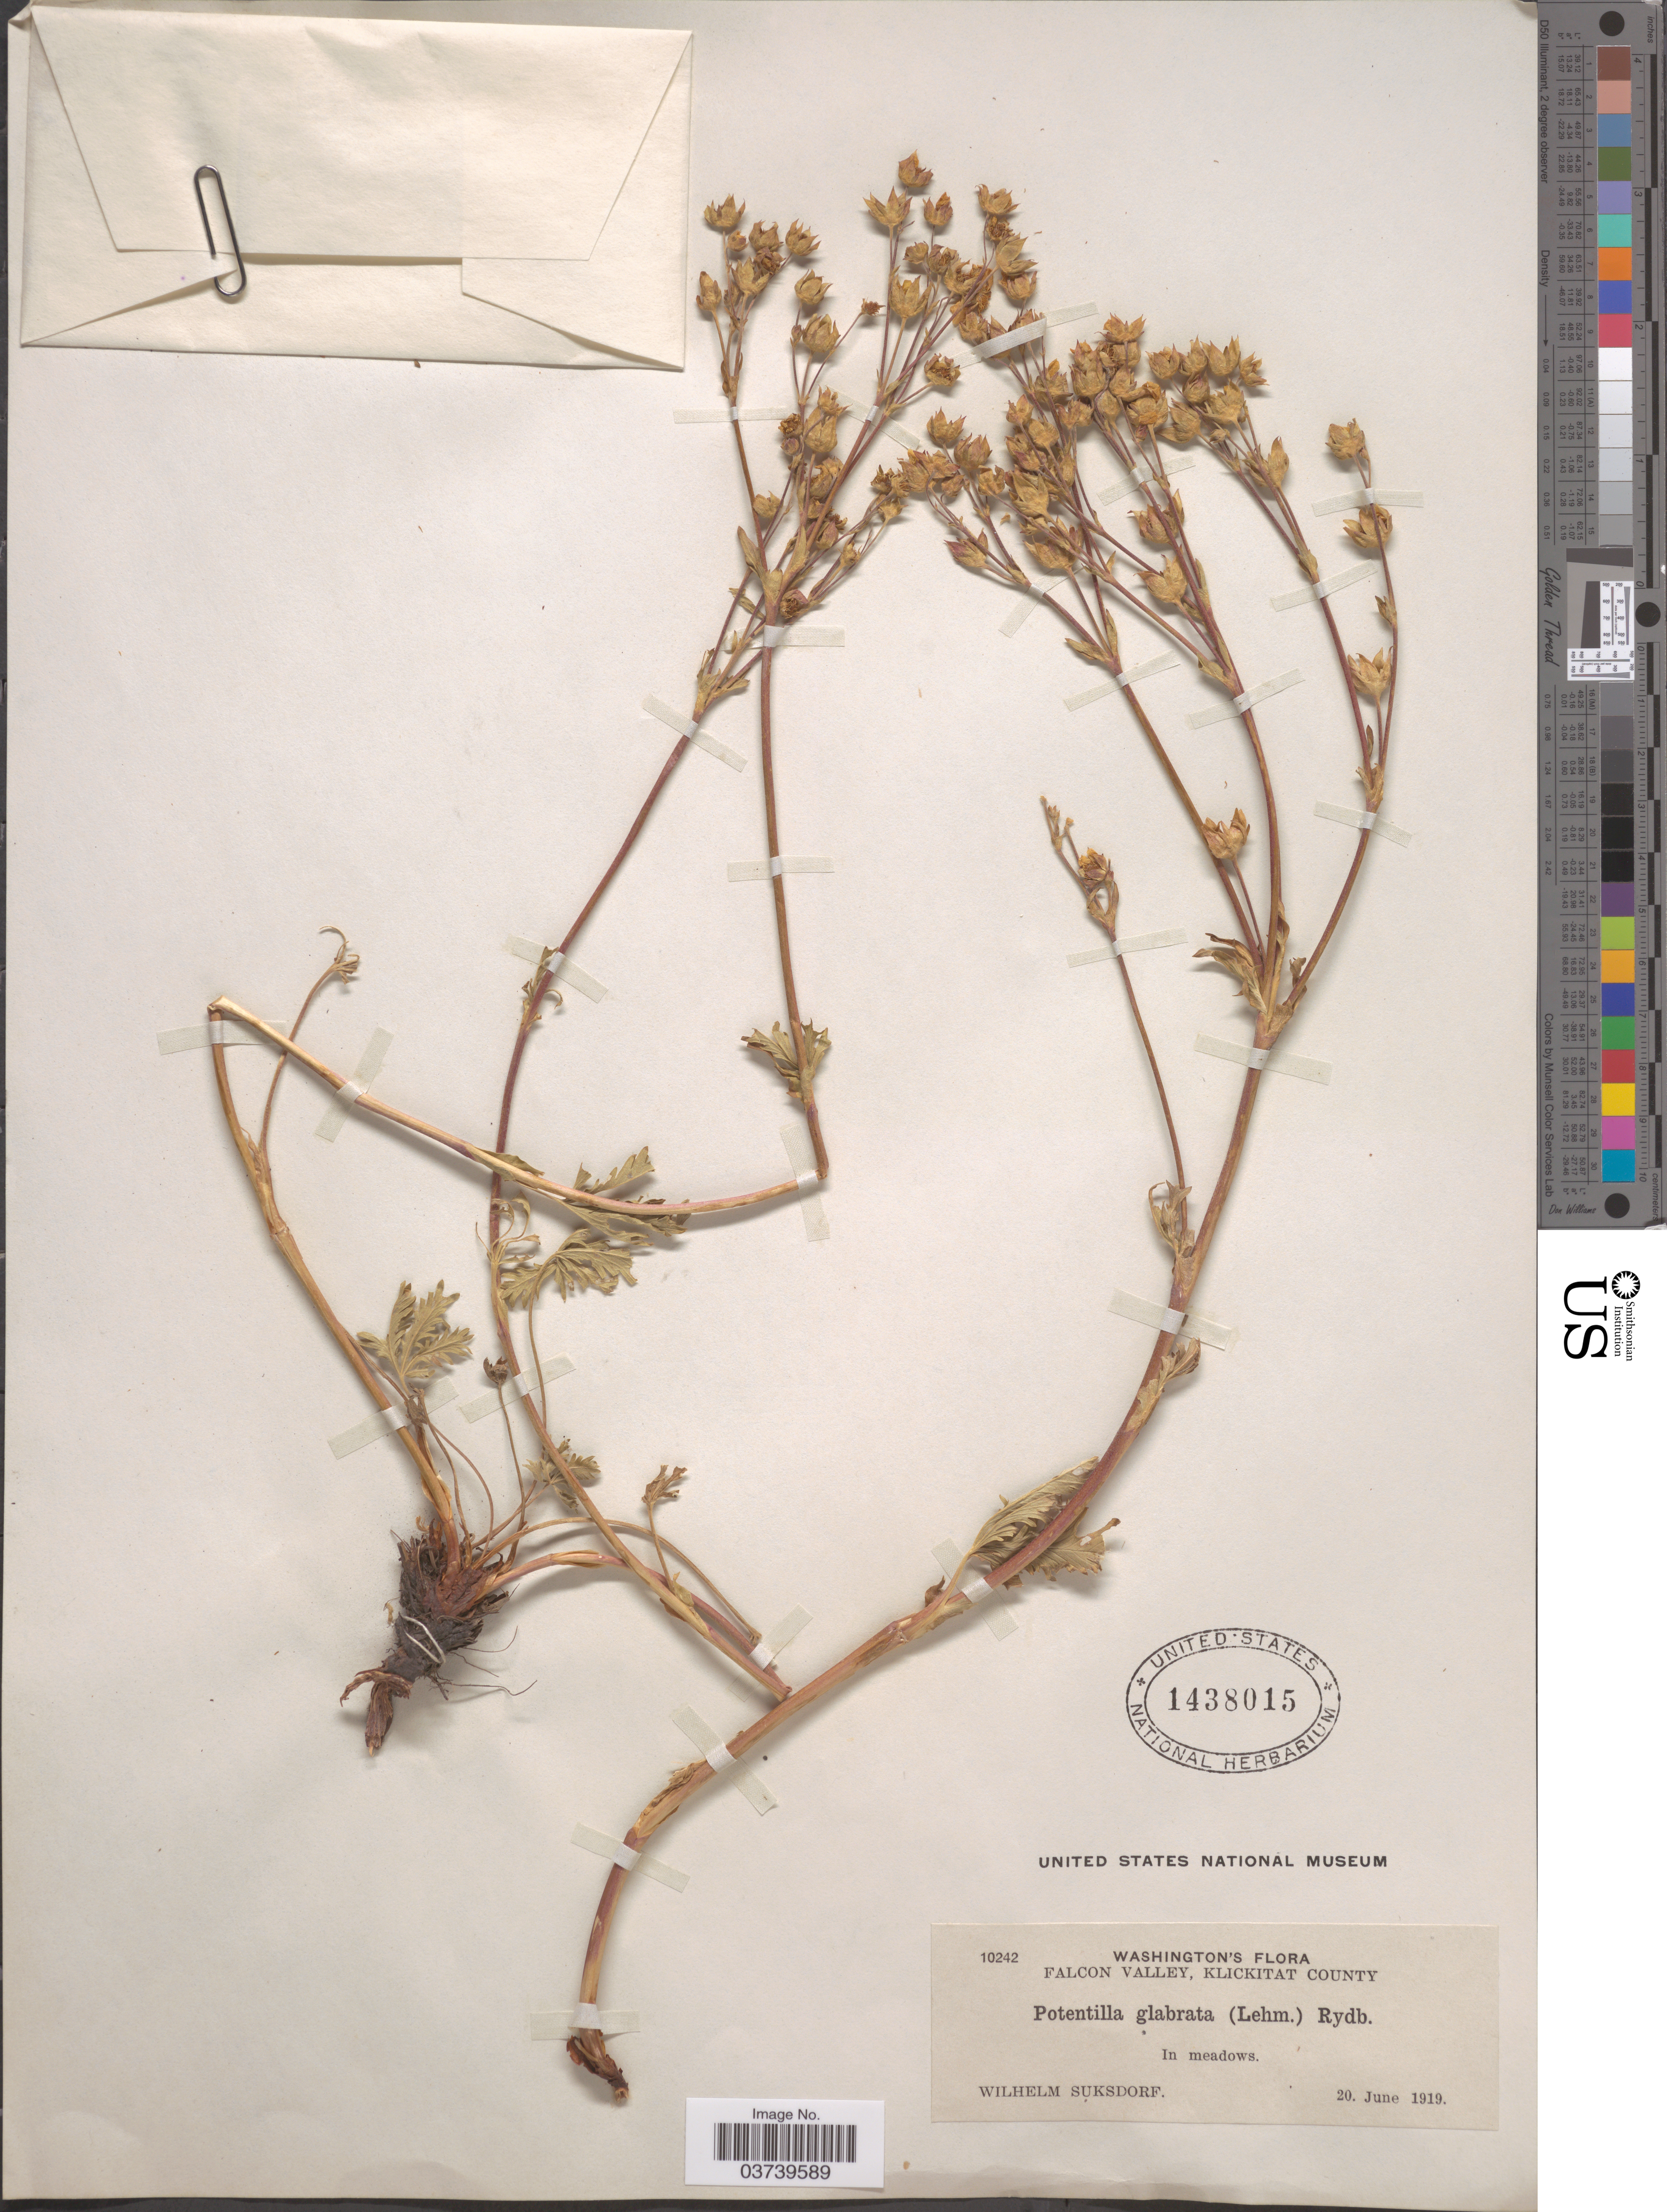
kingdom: Plantae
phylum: Tracheophyta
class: Magnoliopsida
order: Rosales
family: Rosaceae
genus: Potentilla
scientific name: Potentilla gracilis var. fastigiata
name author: (Nutt.) S. Watson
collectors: W. N. Suksdorf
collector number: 10242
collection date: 1919-06-20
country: United States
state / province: Washington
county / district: Klickitat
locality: Falcon Valley, Klickitat County. In meadows.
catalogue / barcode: US 1438015